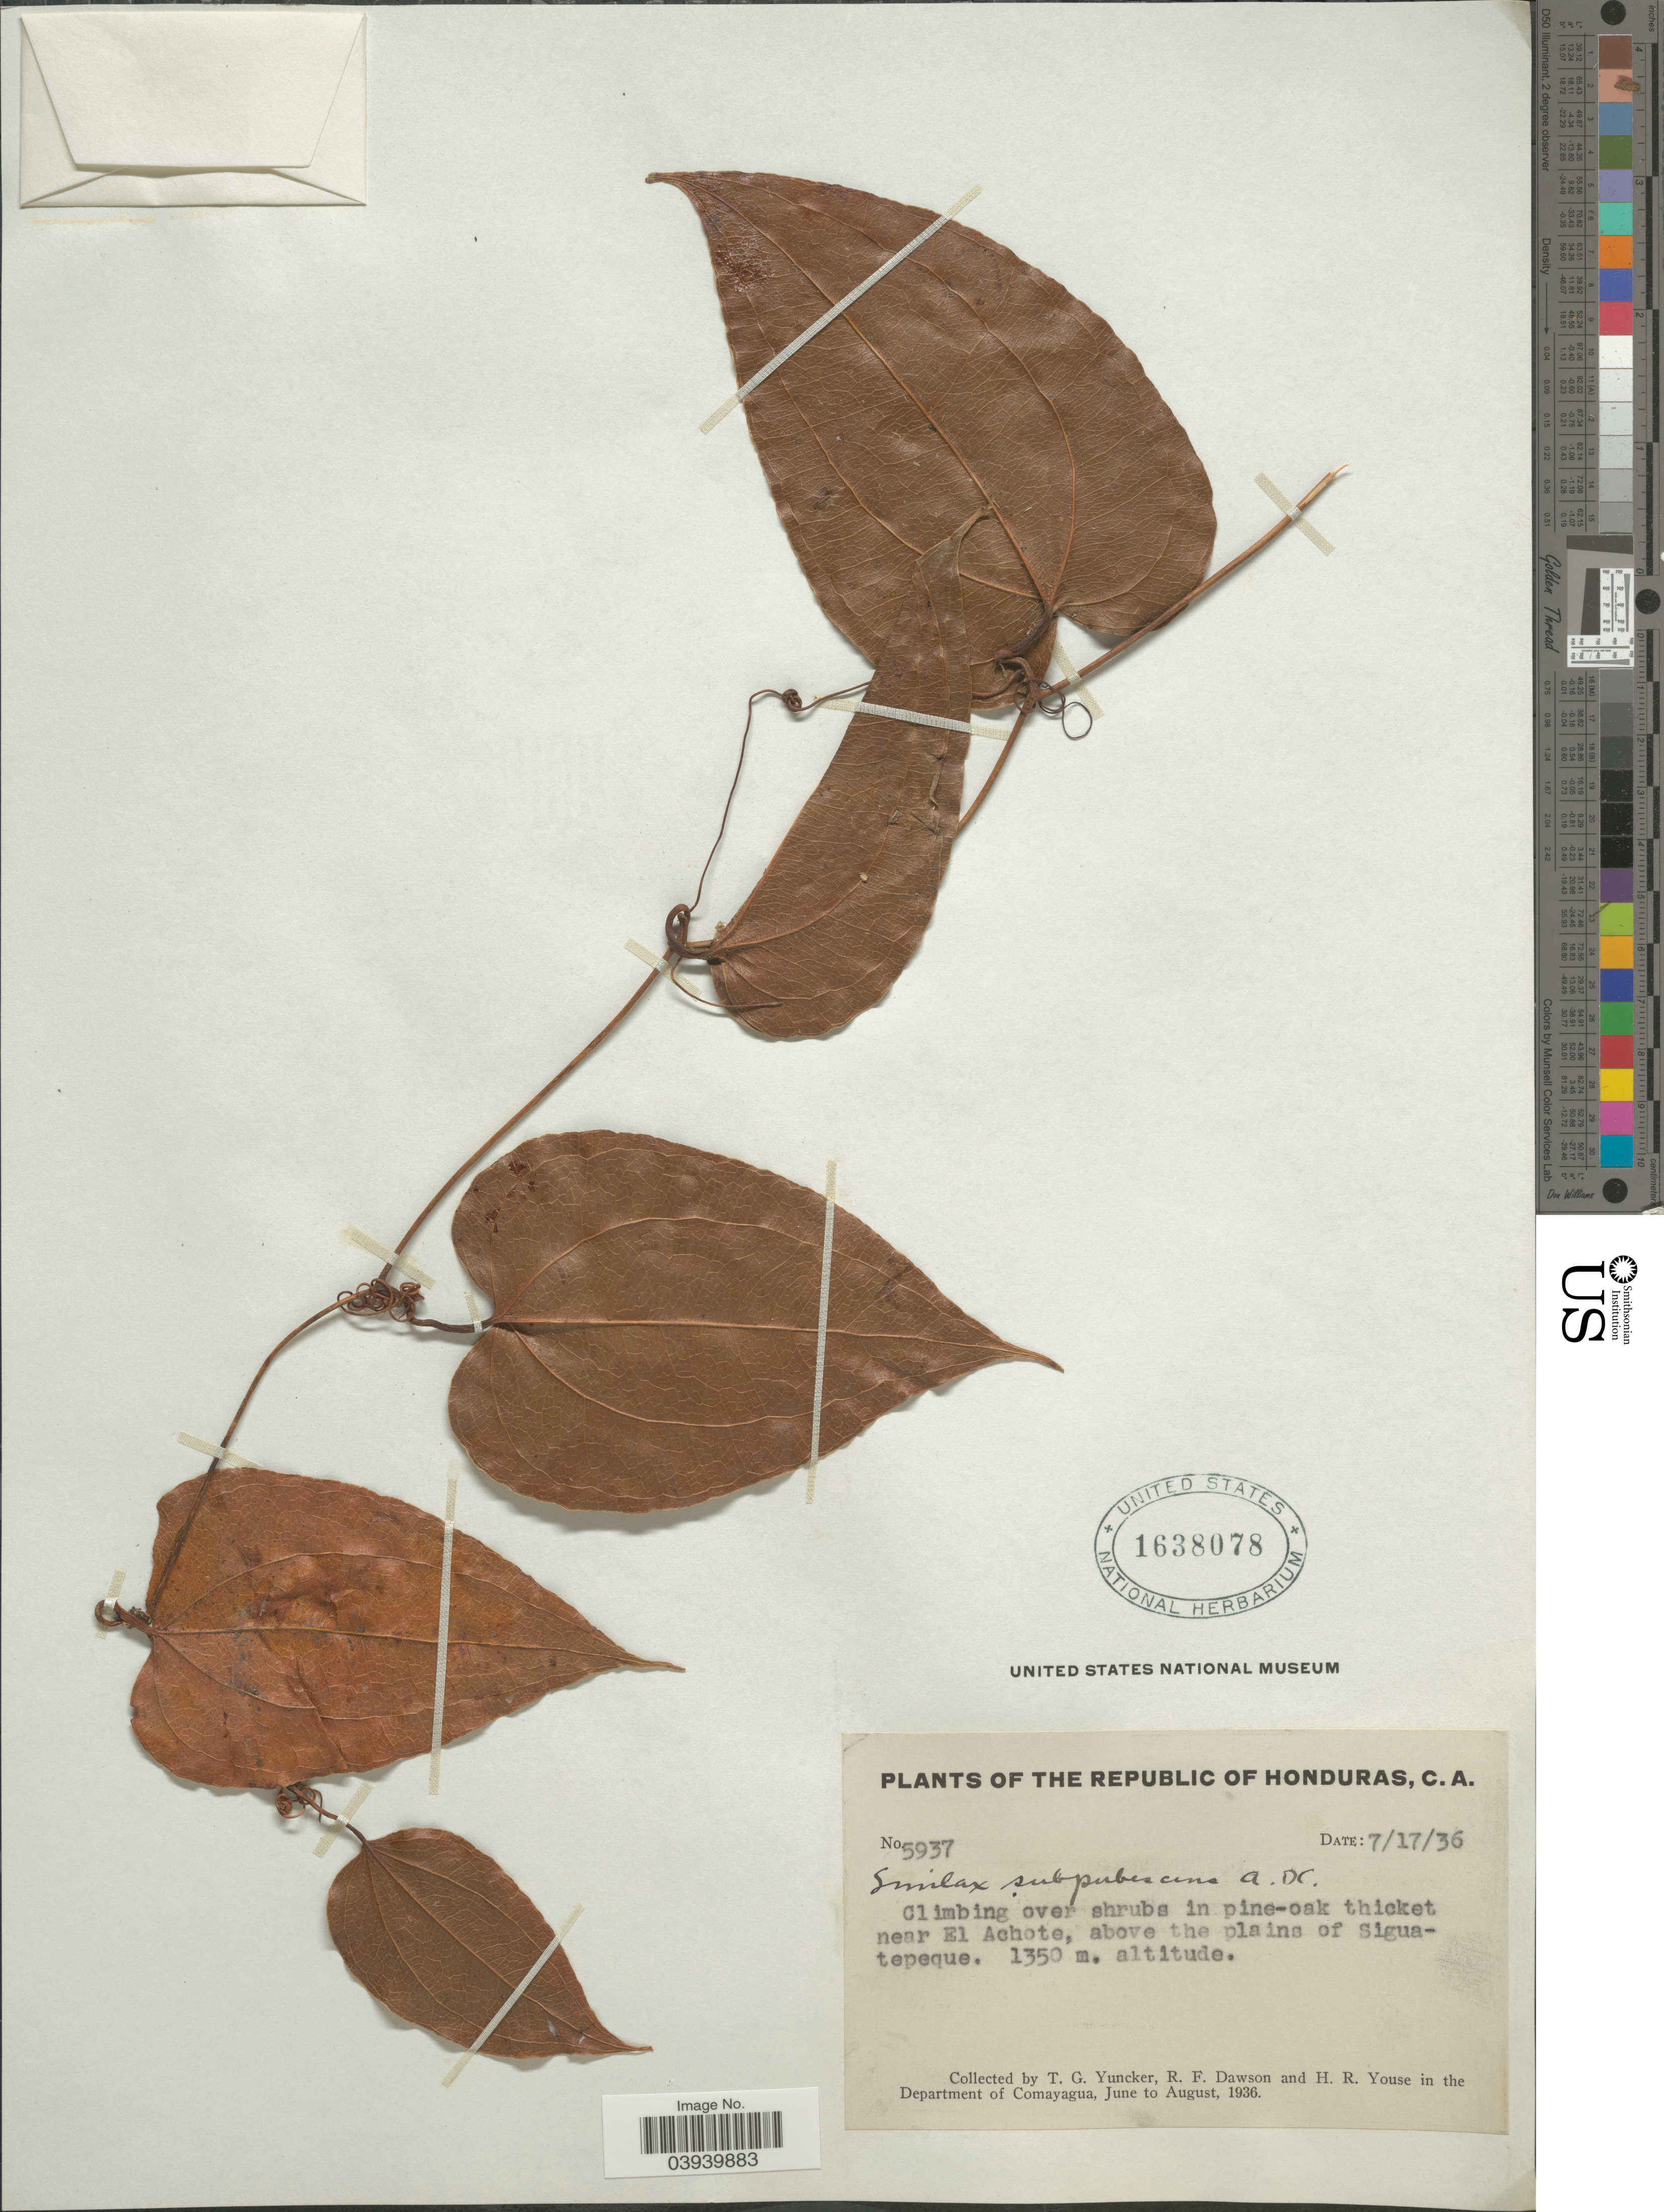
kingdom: Plantae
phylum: Tracheophyta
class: Liliopsida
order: Liliales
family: Smilacaceae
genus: Smilax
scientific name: Smilax subpubescens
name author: A. DC.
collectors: T. G. Yuncker, R. F. Dawson & H. Youse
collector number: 5937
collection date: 1936-07-17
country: Honduras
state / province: Comayagua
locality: In pine-oak thicket near El Achote, above the plains of Siguatepeque. In the Department of Comayagua.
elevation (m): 1350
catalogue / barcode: US 1638078